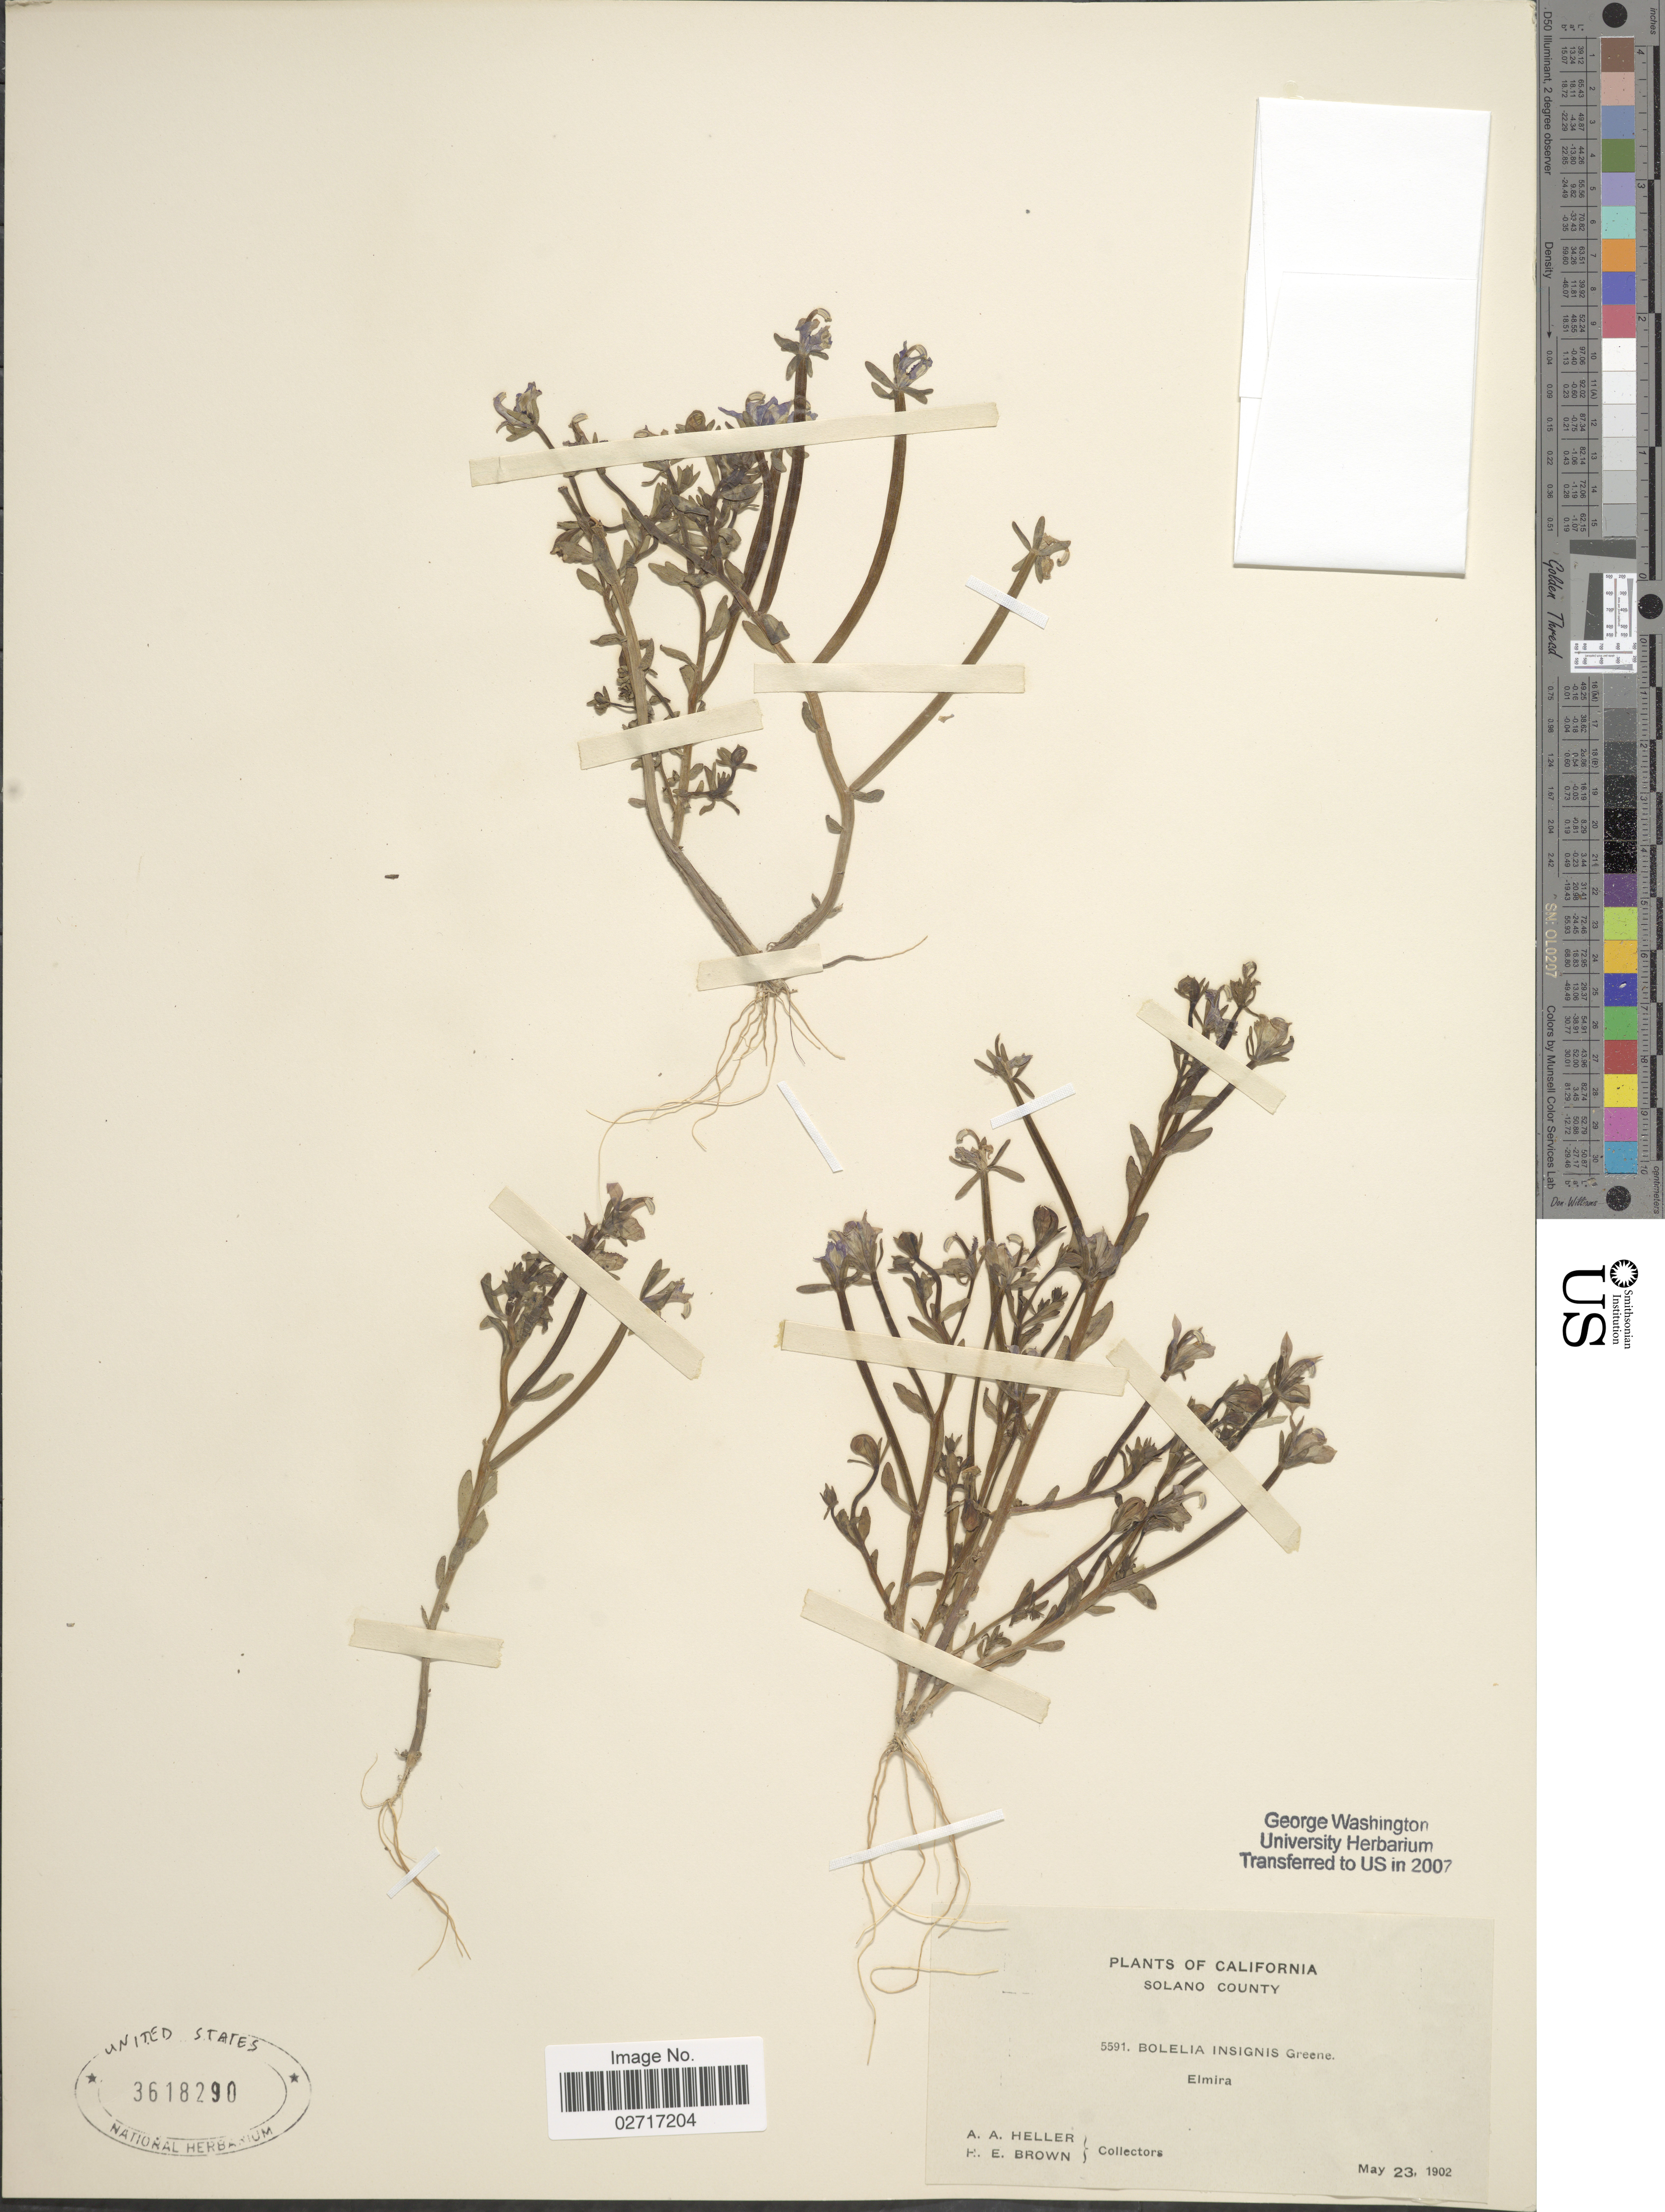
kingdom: Plantae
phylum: Tracheophyta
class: Magnoliopsida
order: Asterales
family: Campanulaceae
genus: Downingia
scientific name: Downingia insignis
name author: Greene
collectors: A. A. Heller & H. E. Brown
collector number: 5591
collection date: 1902-05-23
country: United States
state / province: California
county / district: Solano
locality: Solano County, Elmira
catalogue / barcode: US 3618290